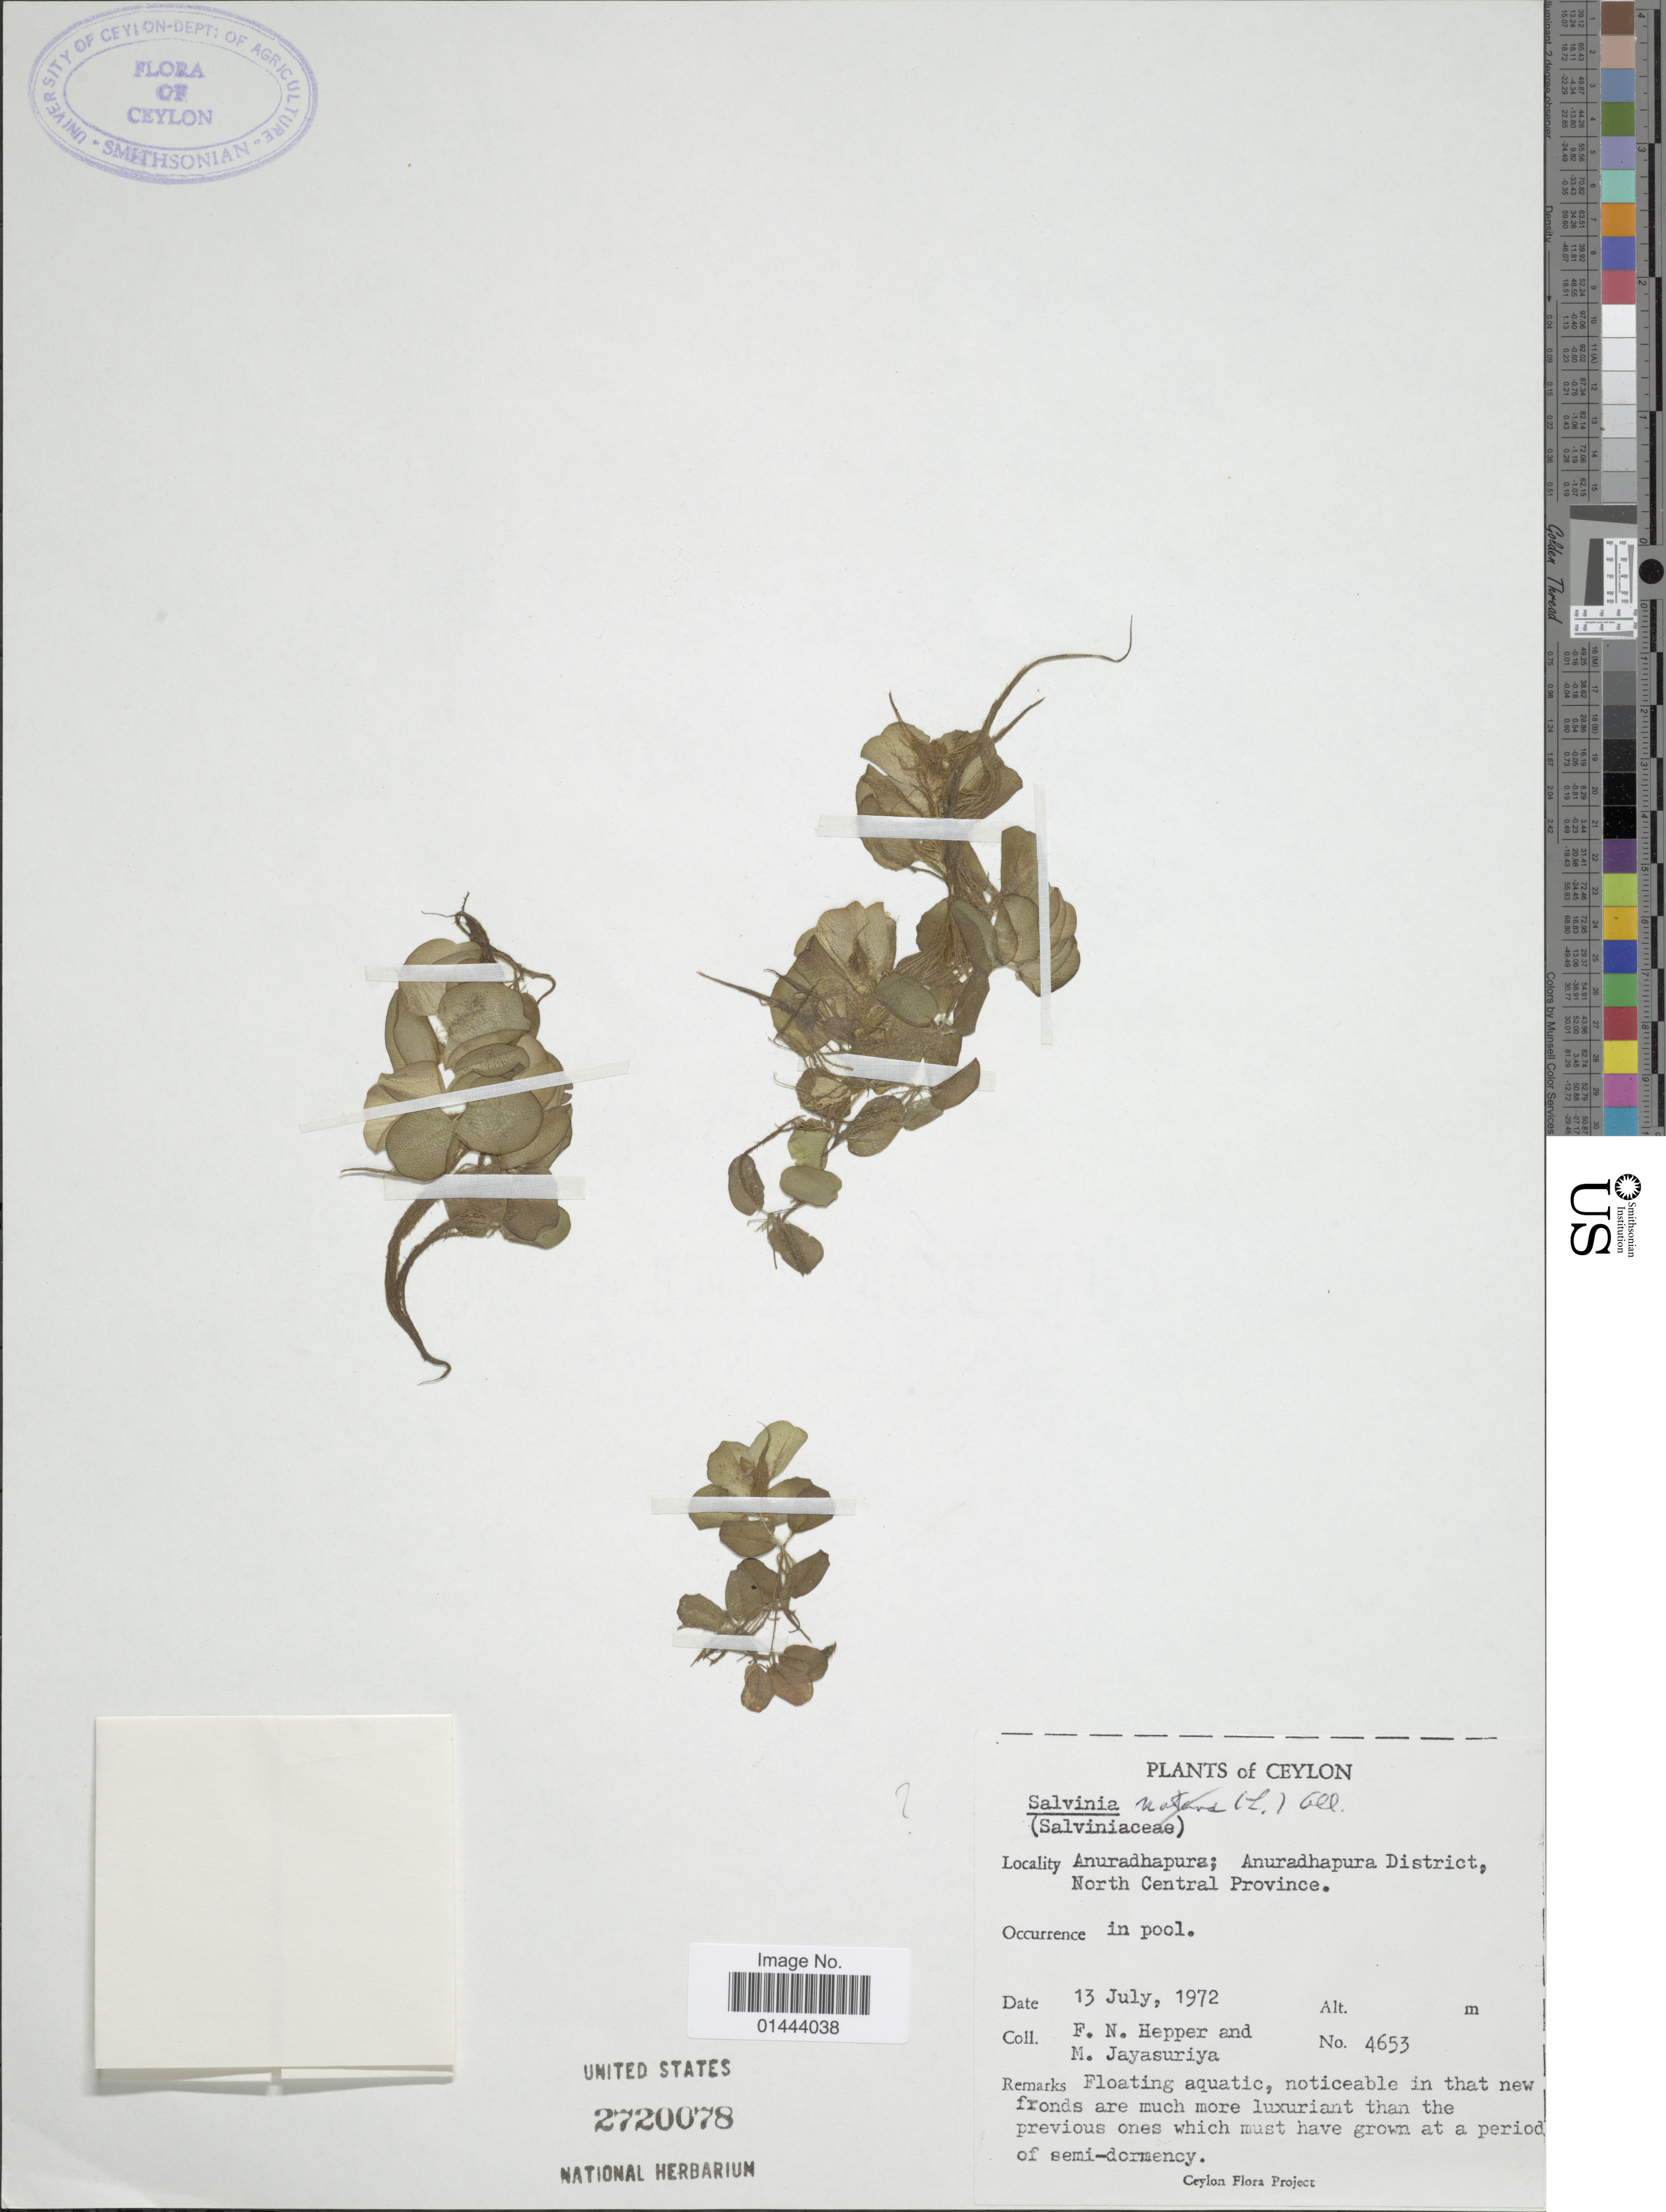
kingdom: Plantae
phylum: Tracheophyta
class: Polypodiopsida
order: Salviniales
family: Salviniaceae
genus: Salvinia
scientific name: Salvinia molesta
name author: D.S. Mitch.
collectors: F. Hepper & Jayasuriya, --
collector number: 4653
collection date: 1972-07-13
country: Sri Lanka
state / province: North Central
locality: Ceylon, Anuradhapura; Anuradhapura District, in pool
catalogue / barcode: US 2720078